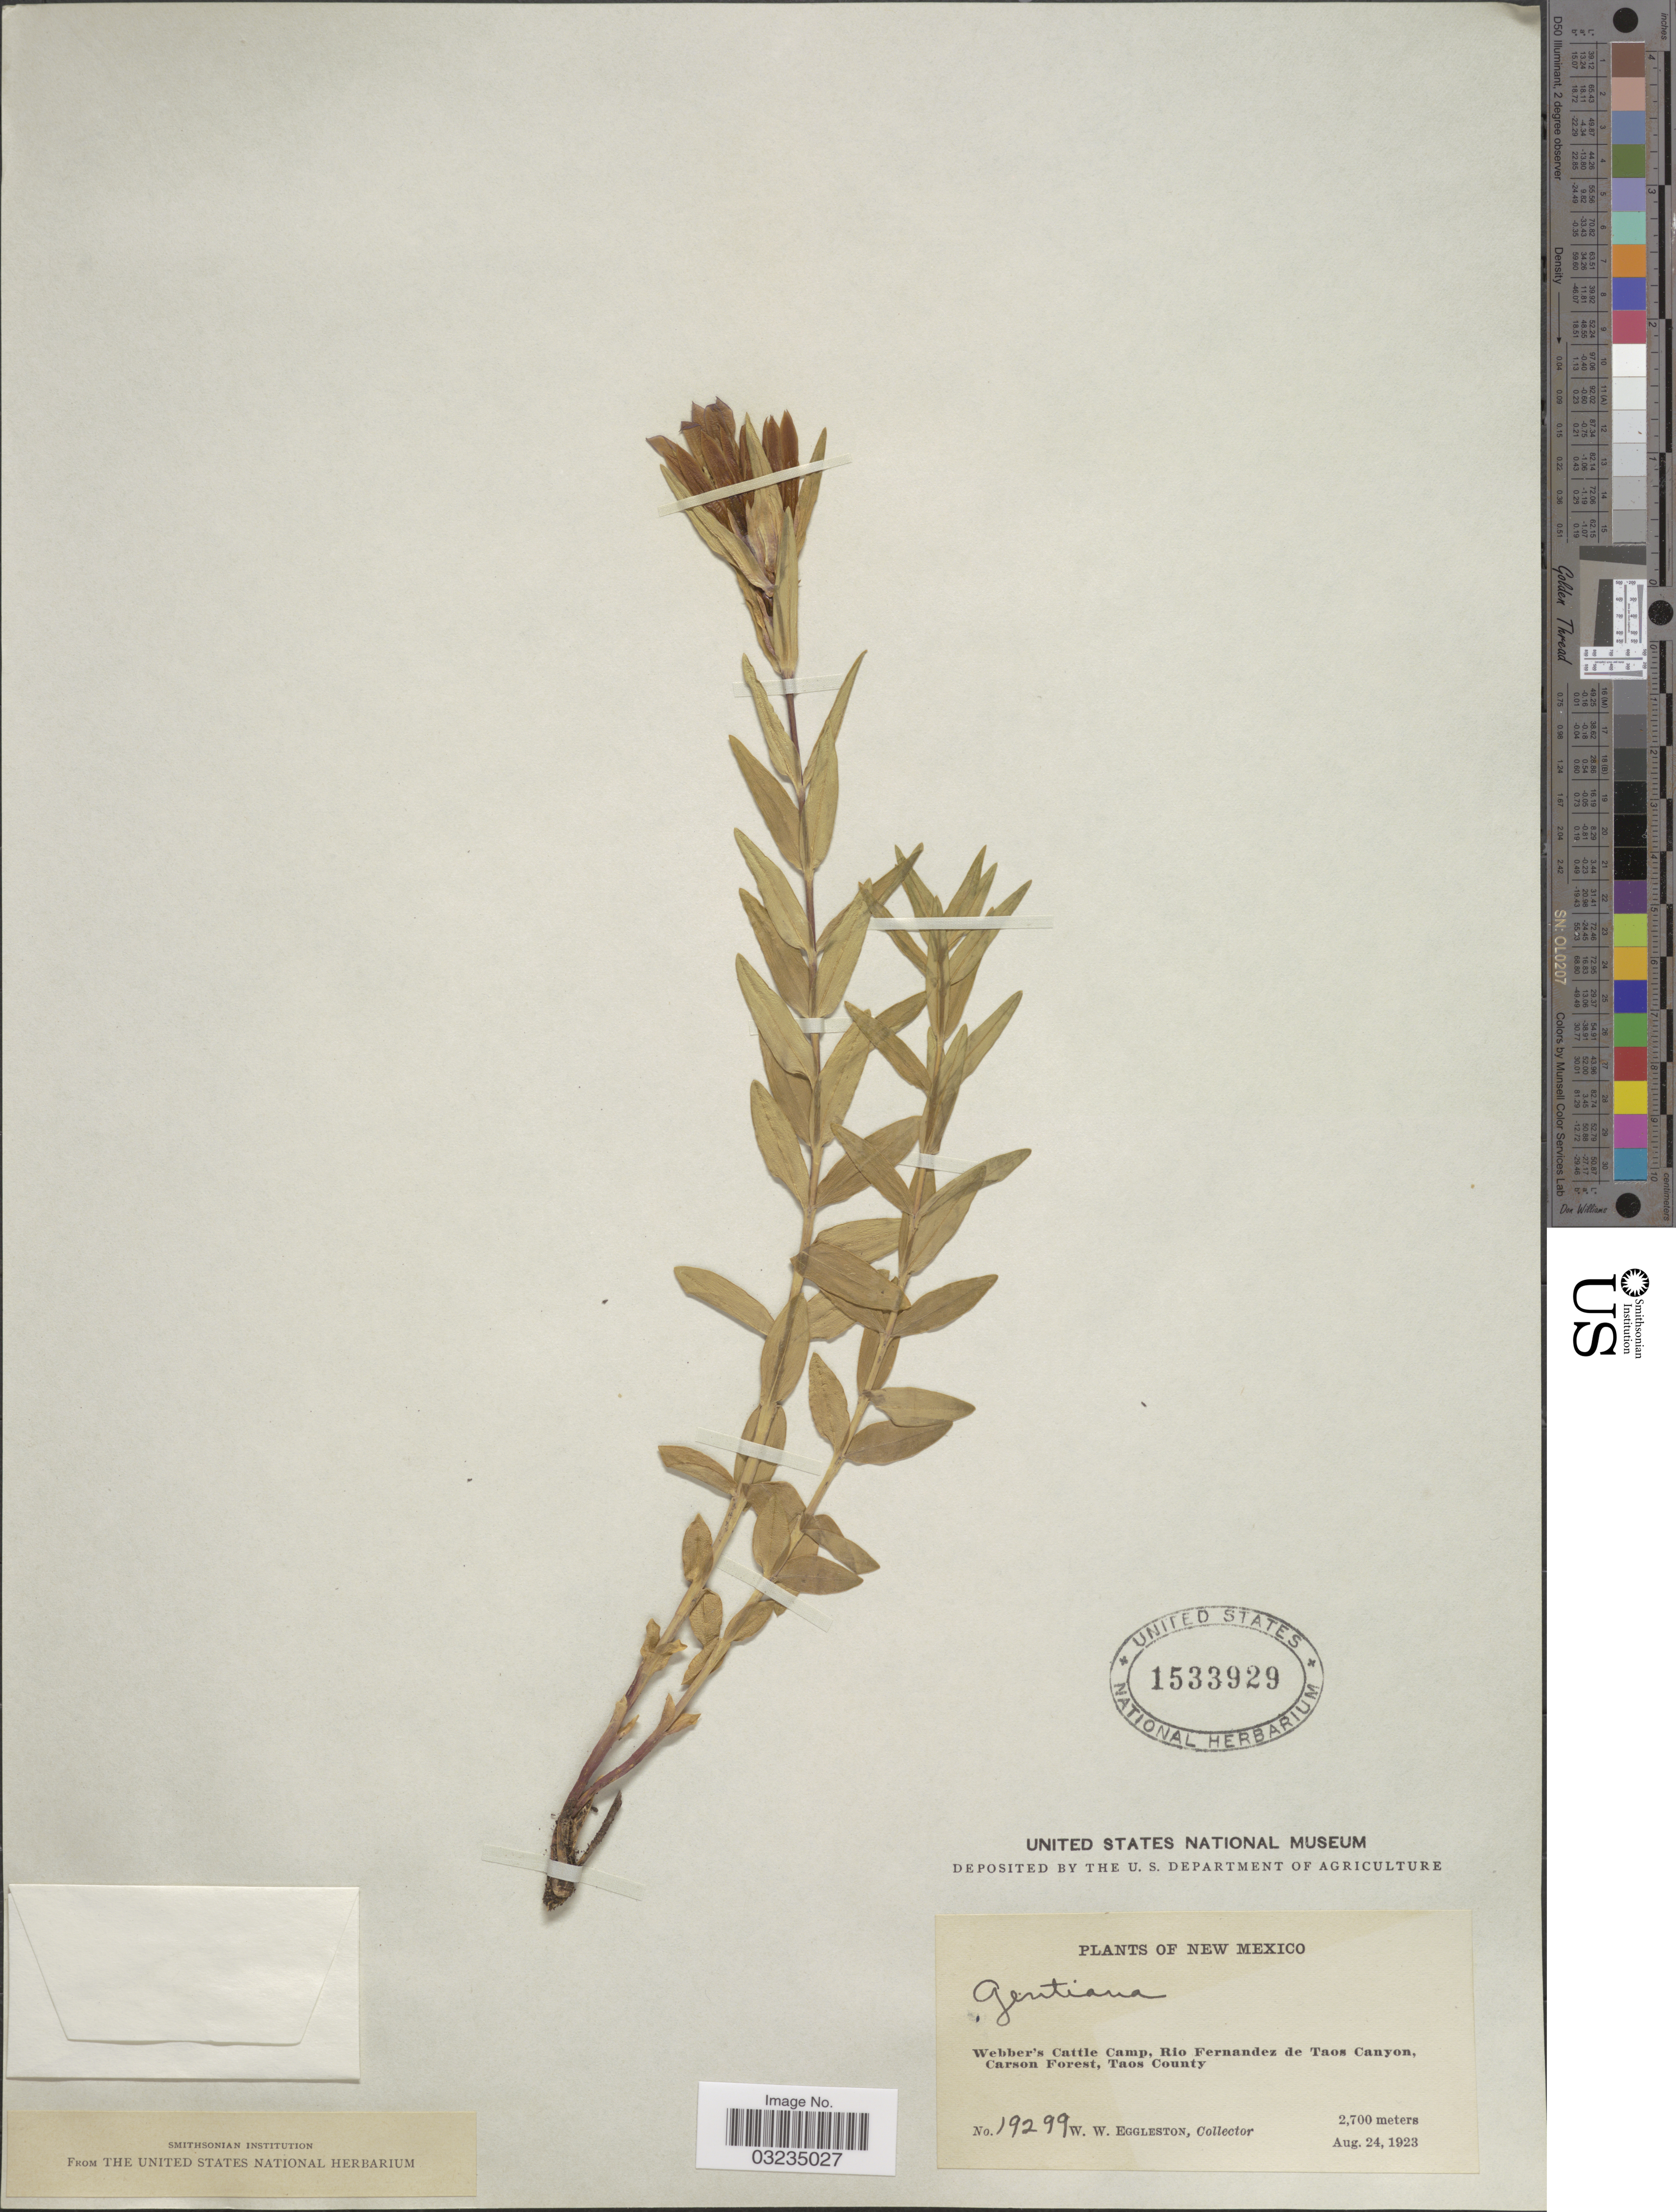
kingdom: Plantae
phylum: Tracheophyta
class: Magnoliopsida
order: Gentianales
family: Gentianaceae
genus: Gentiana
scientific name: Gentiana sp.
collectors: W. W. Eggleston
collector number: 19299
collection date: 1923-08-24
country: United States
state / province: New Mexico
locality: Webber's Cattle Camp, Rio Fernandez de Taos Canyon, Carson Forest, Taos County.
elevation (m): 2700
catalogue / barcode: US 1533929